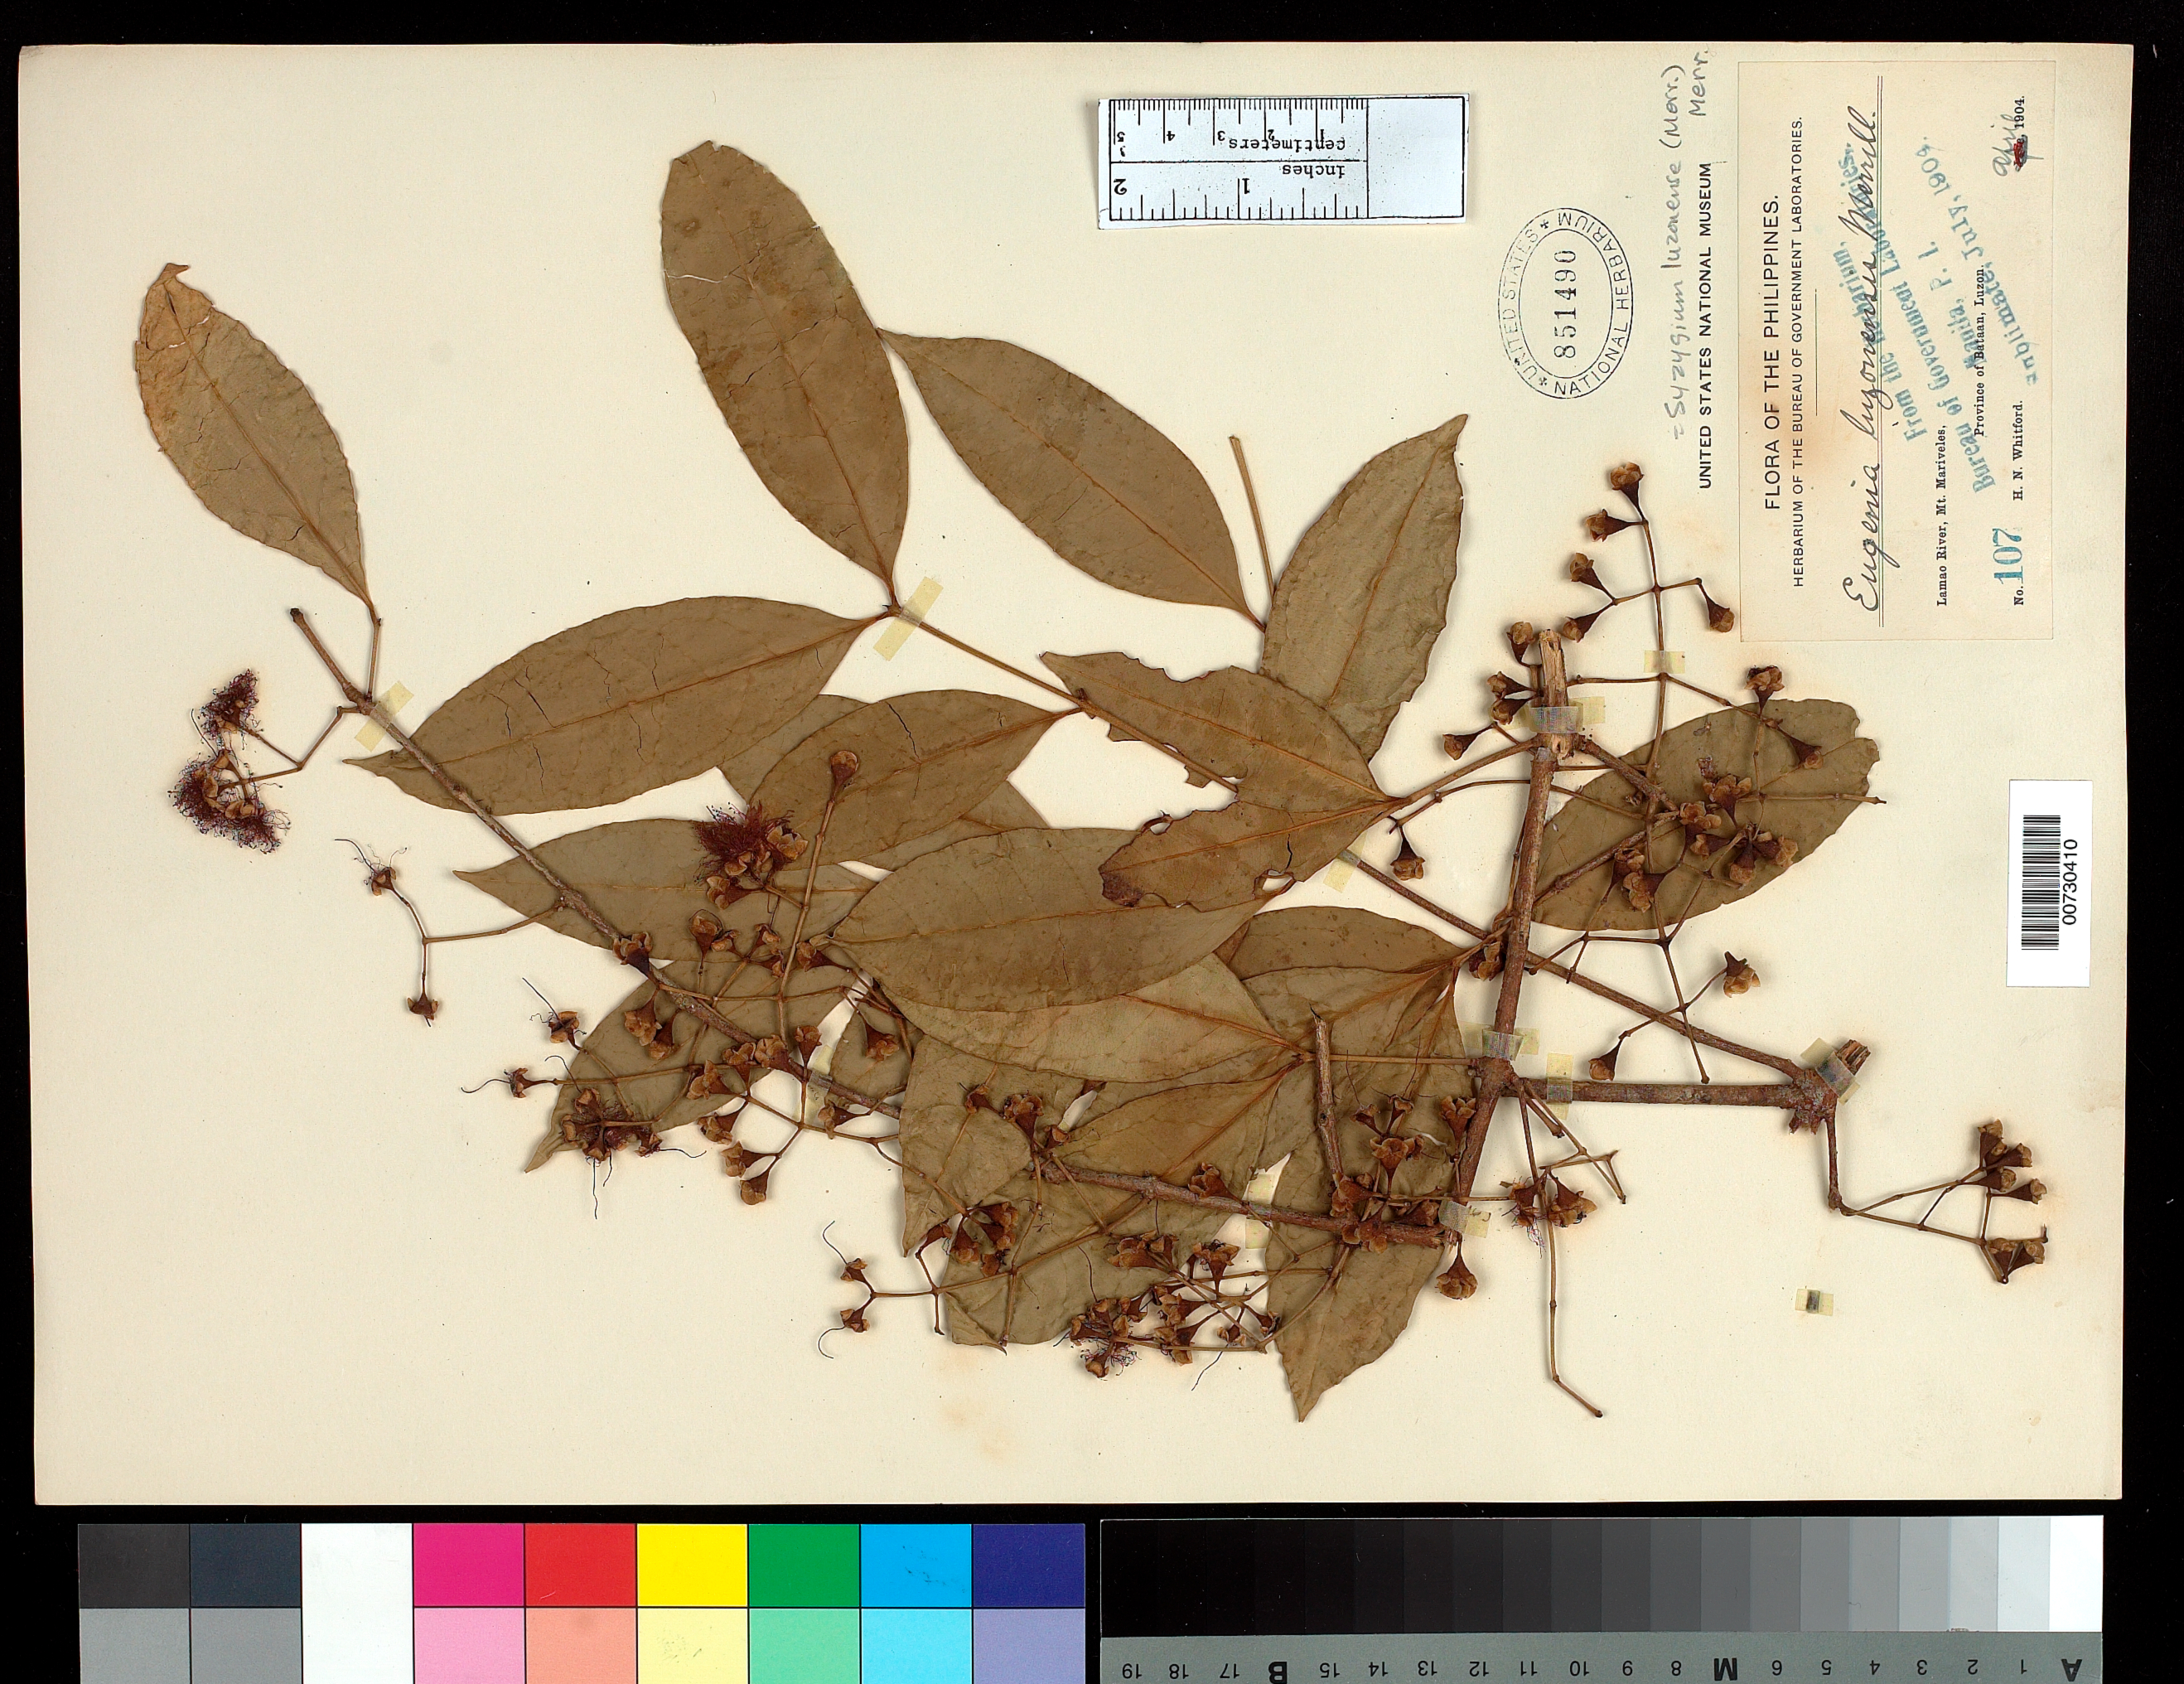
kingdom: Plantae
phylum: Tracheophyta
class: Magnoliopsida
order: Myrtales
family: Myrtaceae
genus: Syzygium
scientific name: Syzygium luzonense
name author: (Merr.) Merr.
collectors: H. N. Whitford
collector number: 107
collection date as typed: Apr 1904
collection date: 1904-04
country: Philippines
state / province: Central Luzon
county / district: Bataan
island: Luzon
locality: Lamao River, Mt Mariveles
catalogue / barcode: US 851490